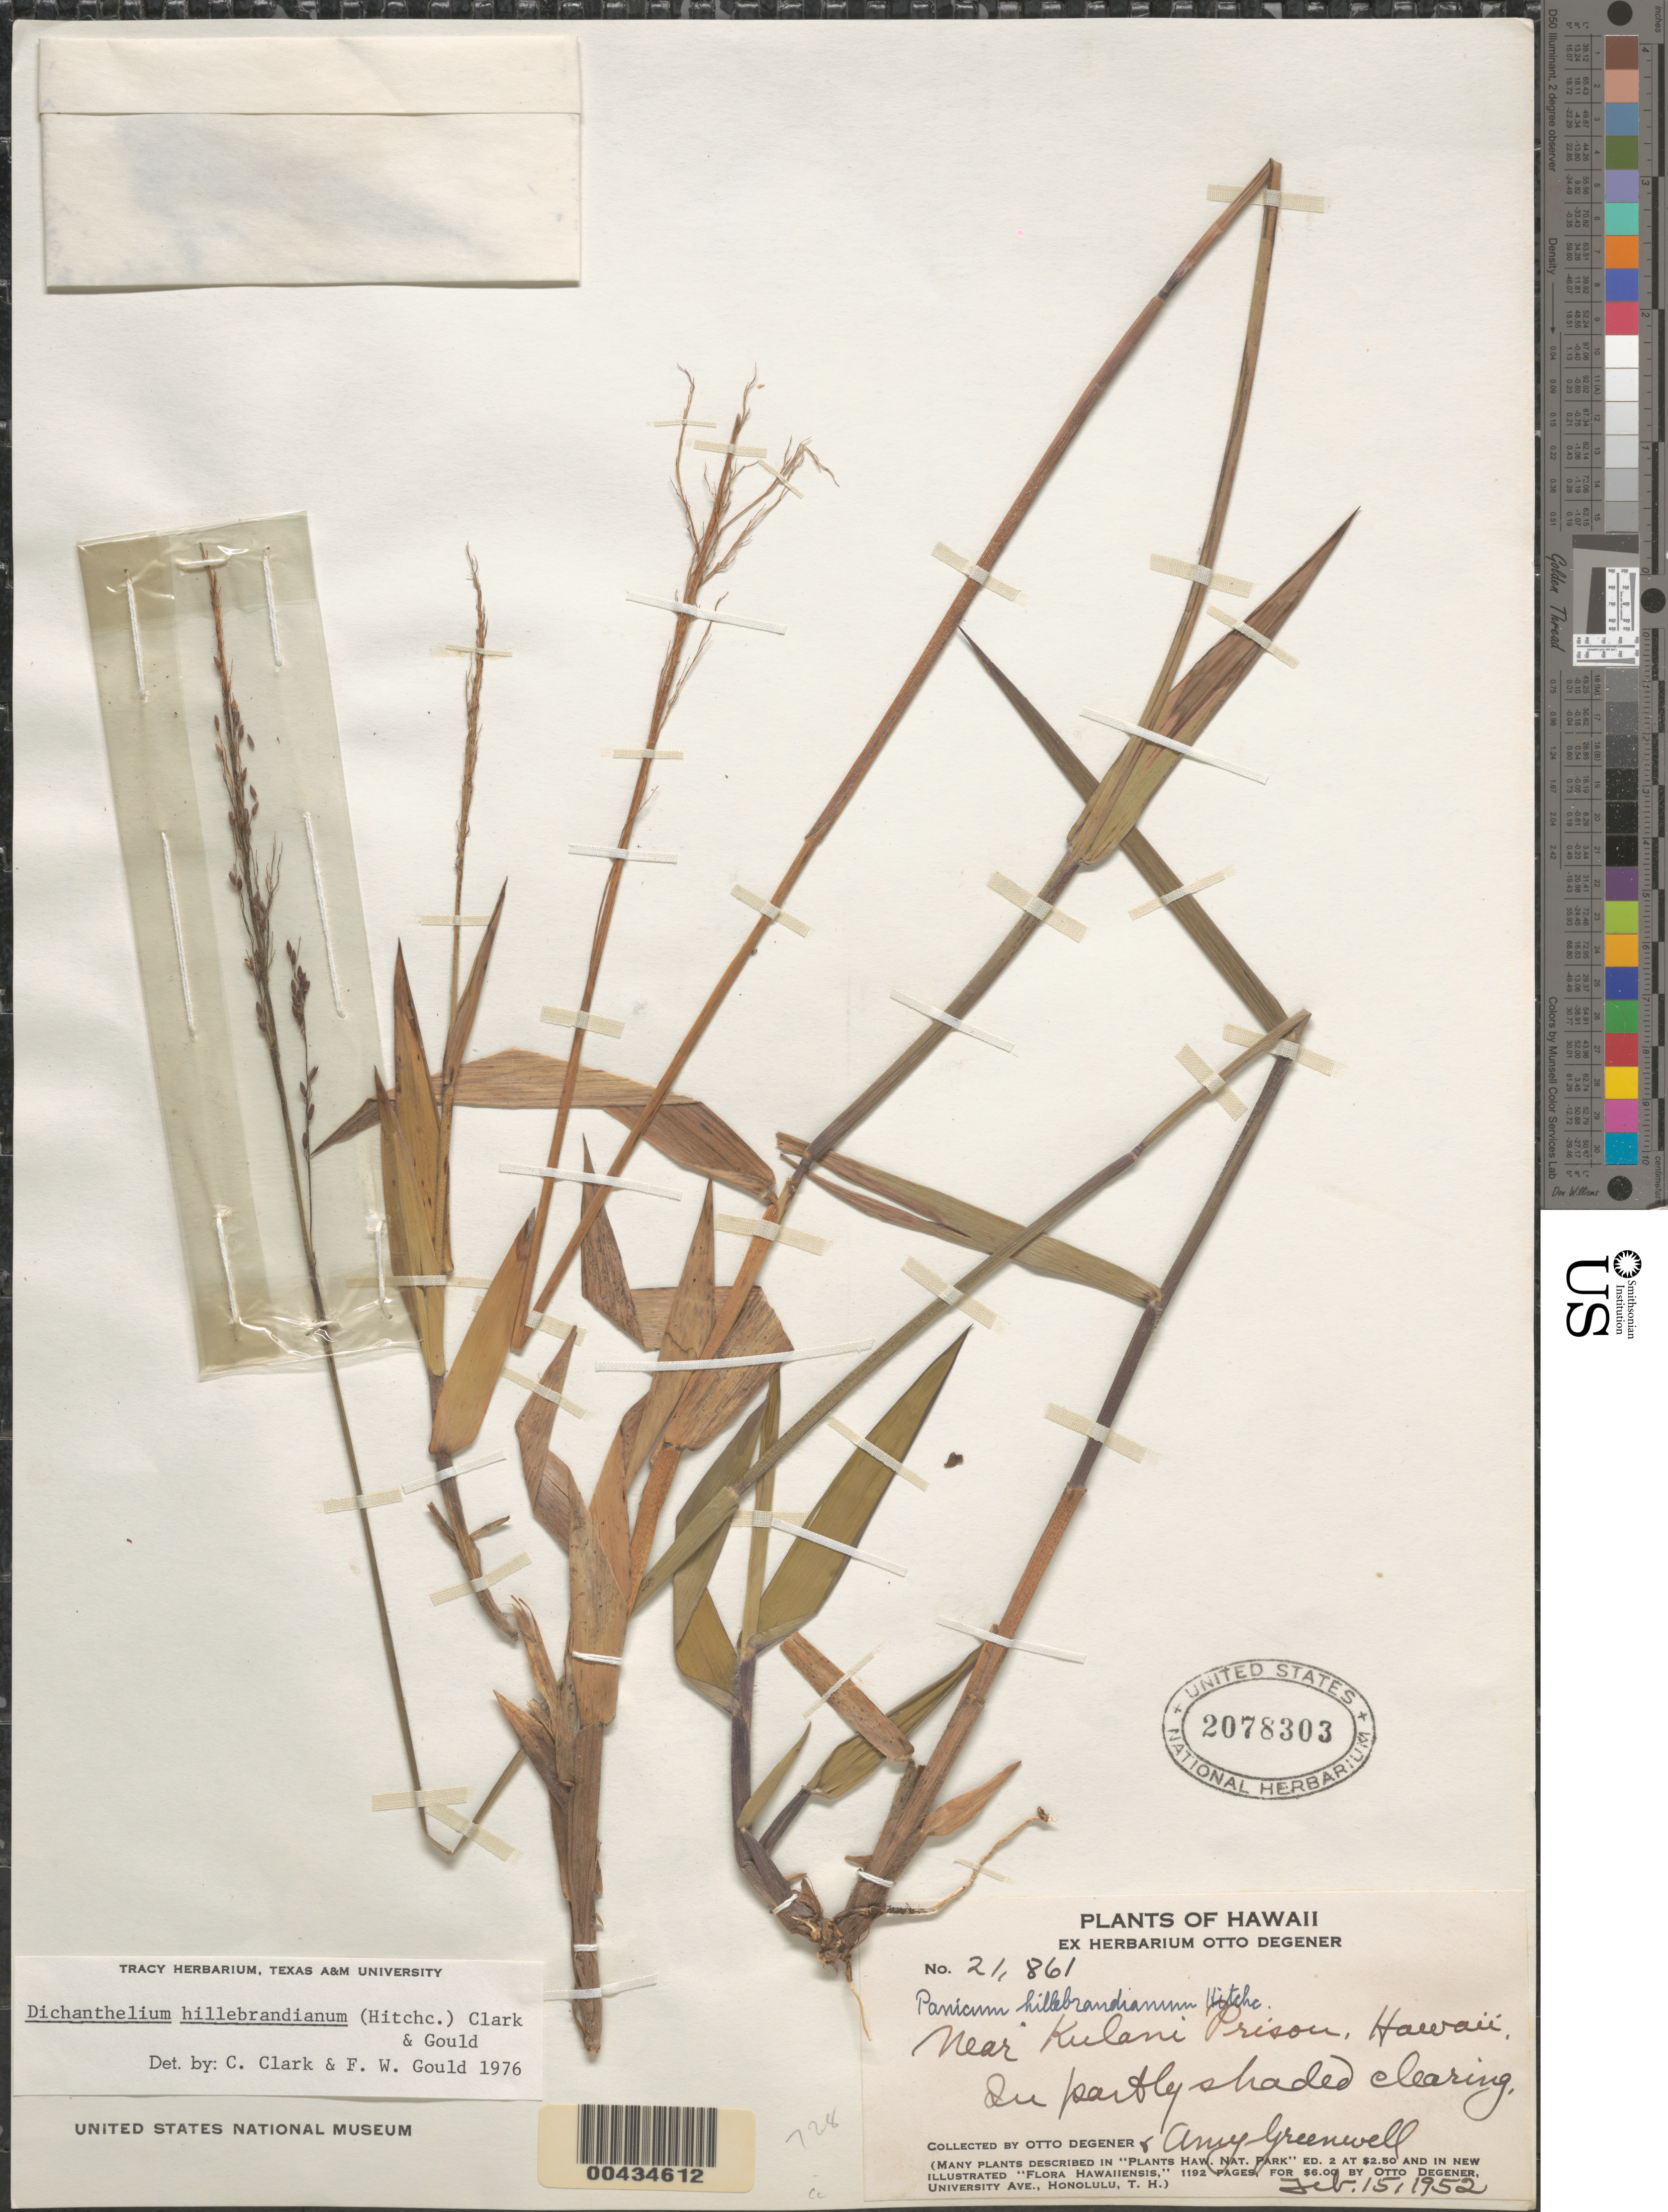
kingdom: Plantae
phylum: Tracheophyta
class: Liliopsida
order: Poales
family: Poaceae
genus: Dichanthelium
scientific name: Dichanthelium hillebrandianum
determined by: Clark, C. A.; Gould, F. W.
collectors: O. Degener & A. B. Greenwell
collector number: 21861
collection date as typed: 15 Feb 1952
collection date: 1952-02-15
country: United States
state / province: Hawaii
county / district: Hawaii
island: Hawaii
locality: Near Kulani Prison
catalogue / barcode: US 2078303